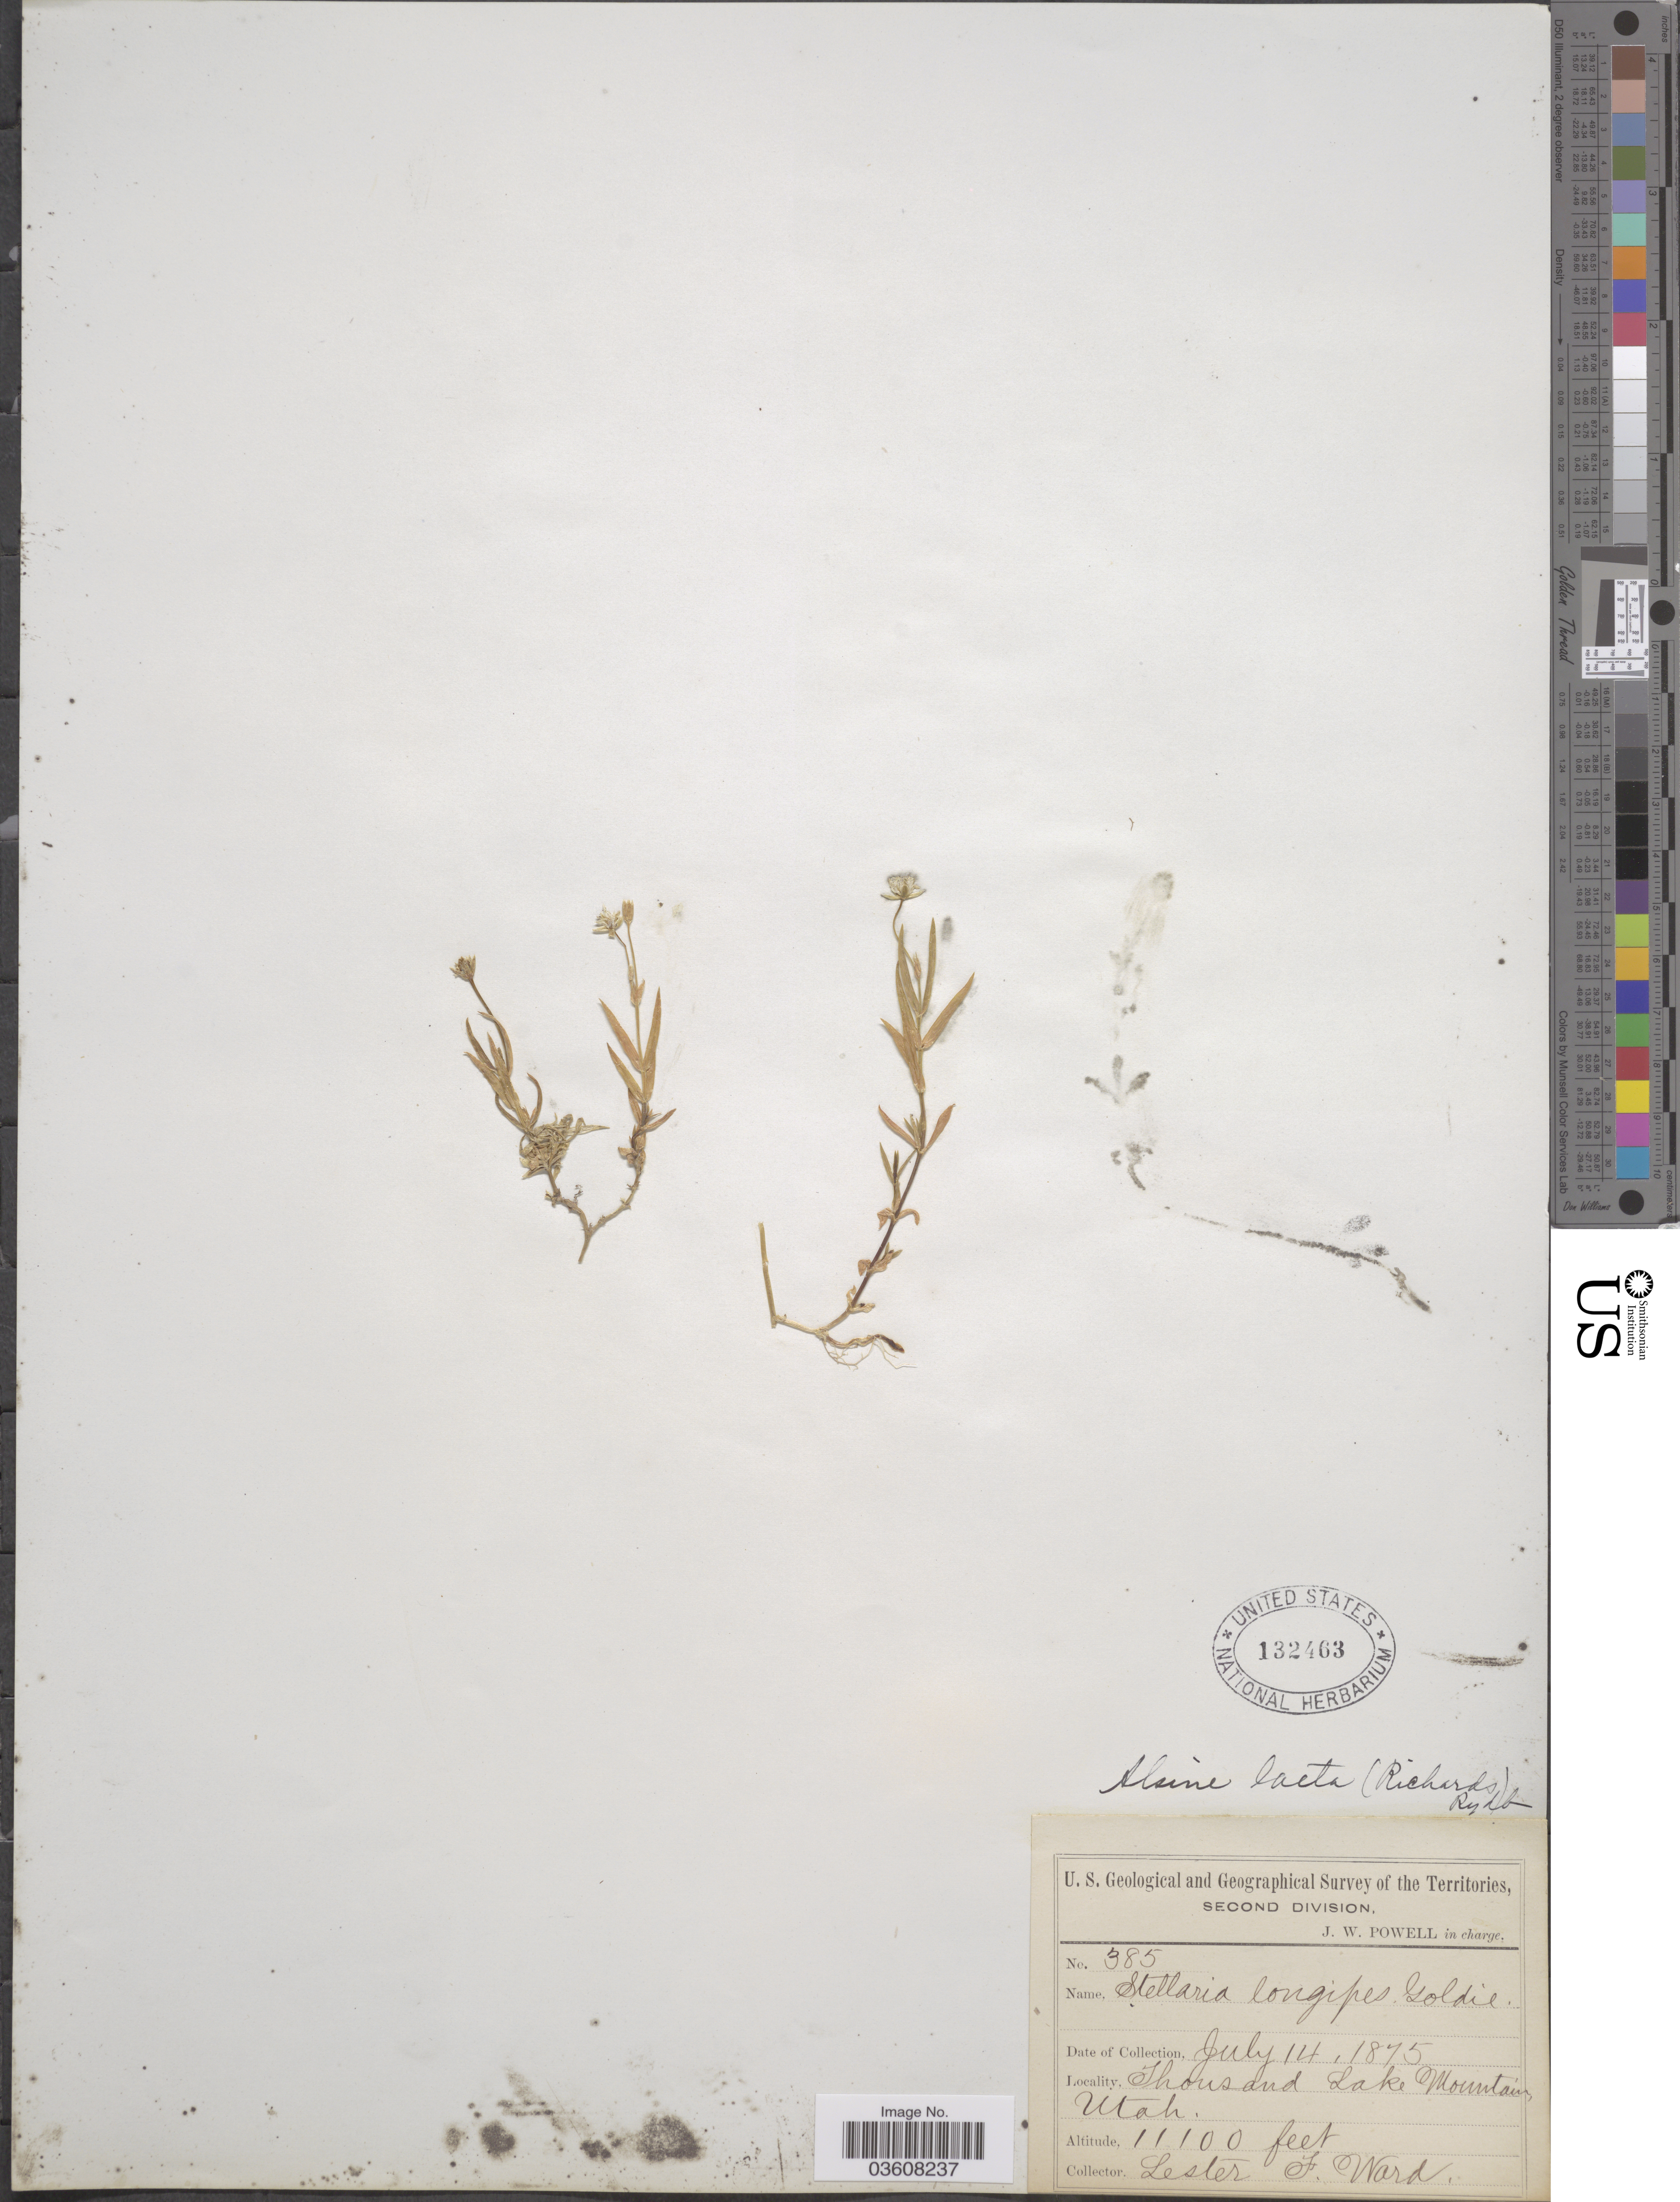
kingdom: Plantae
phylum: Tracheophyta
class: Magnoliopsida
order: Caryophyllales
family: Caryophyllaceae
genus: Stellaria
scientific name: Stellaria laeta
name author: Richards.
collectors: L. F. Ward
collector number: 385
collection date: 1875-07-14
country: United States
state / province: Utah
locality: Thousand Lake Mountain.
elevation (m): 3383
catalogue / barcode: US 132463